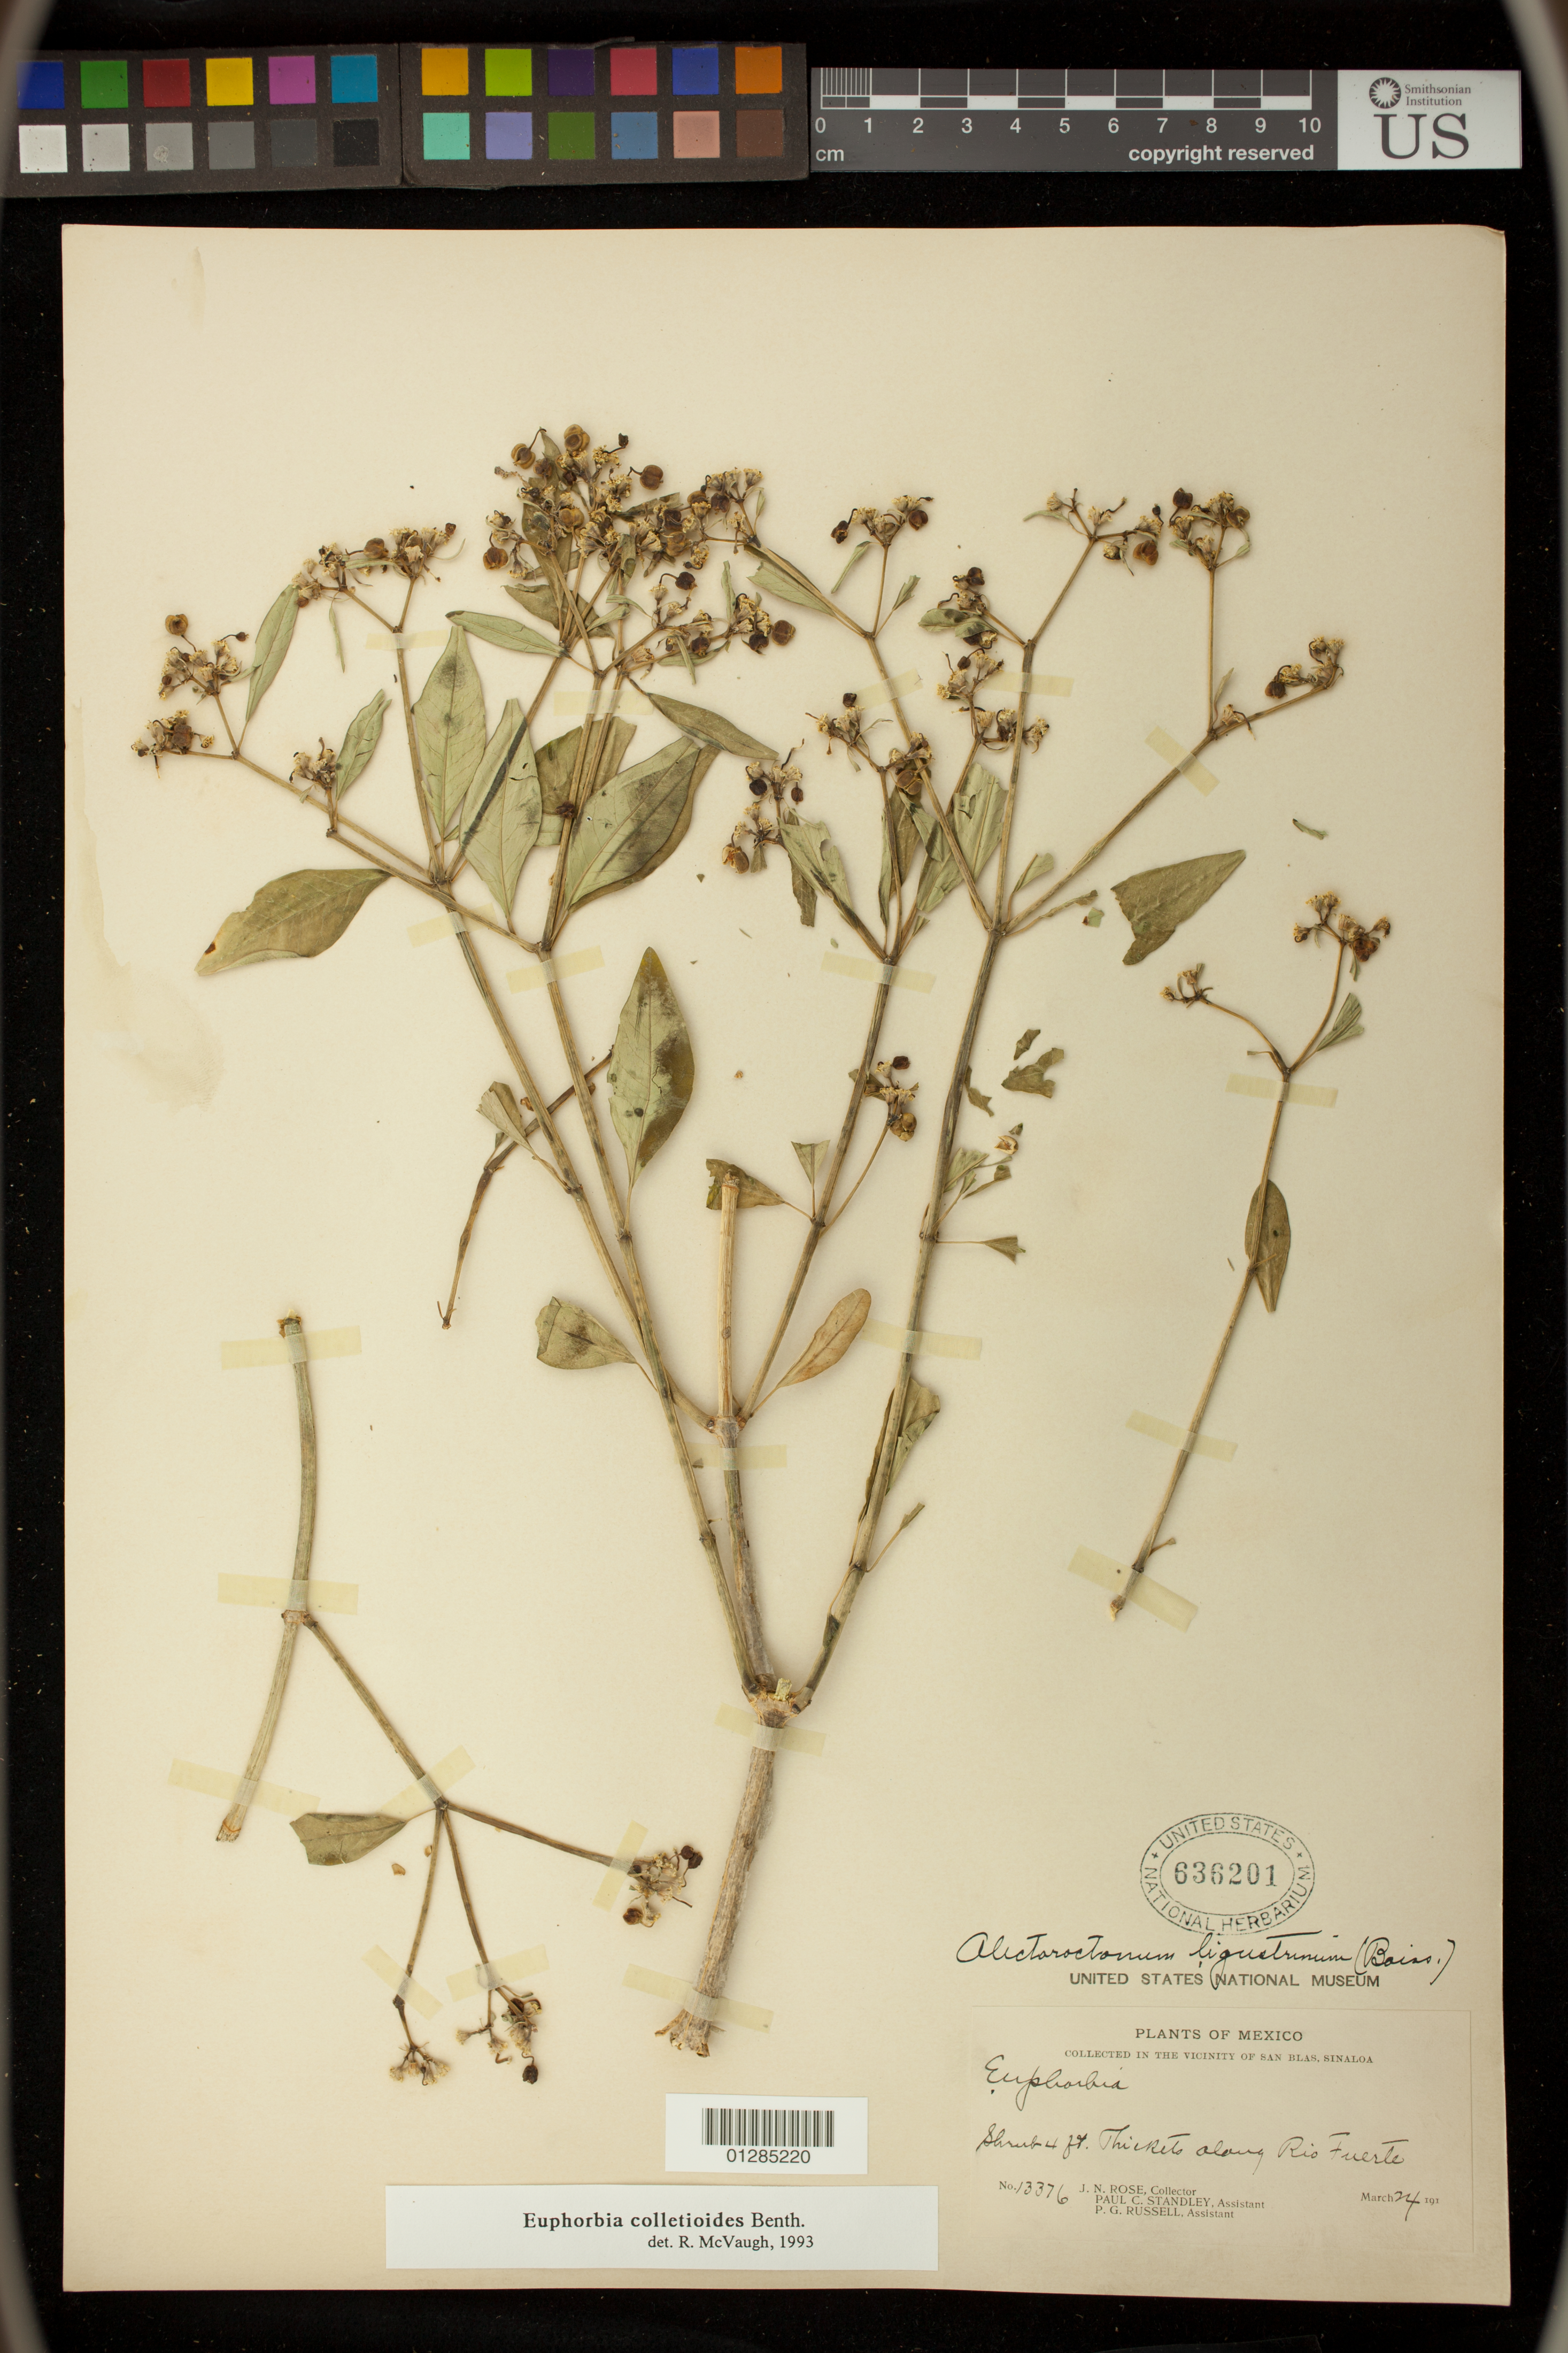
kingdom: Plantae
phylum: Tracheophyta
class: Magnoliopsida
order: Malpighiales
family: Euphorbiaceae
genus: Euphorbia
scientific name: Euphorbia colletioides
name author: Benth.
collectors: J. N. Rose, P. C. Standley & P. G. Russell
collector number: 13376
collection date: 1910-03-24/1919-03-24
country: Mexico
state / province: Sinaloa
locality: Vicinity of San Blas, along Rio Fuerte.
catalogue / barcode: US 636201